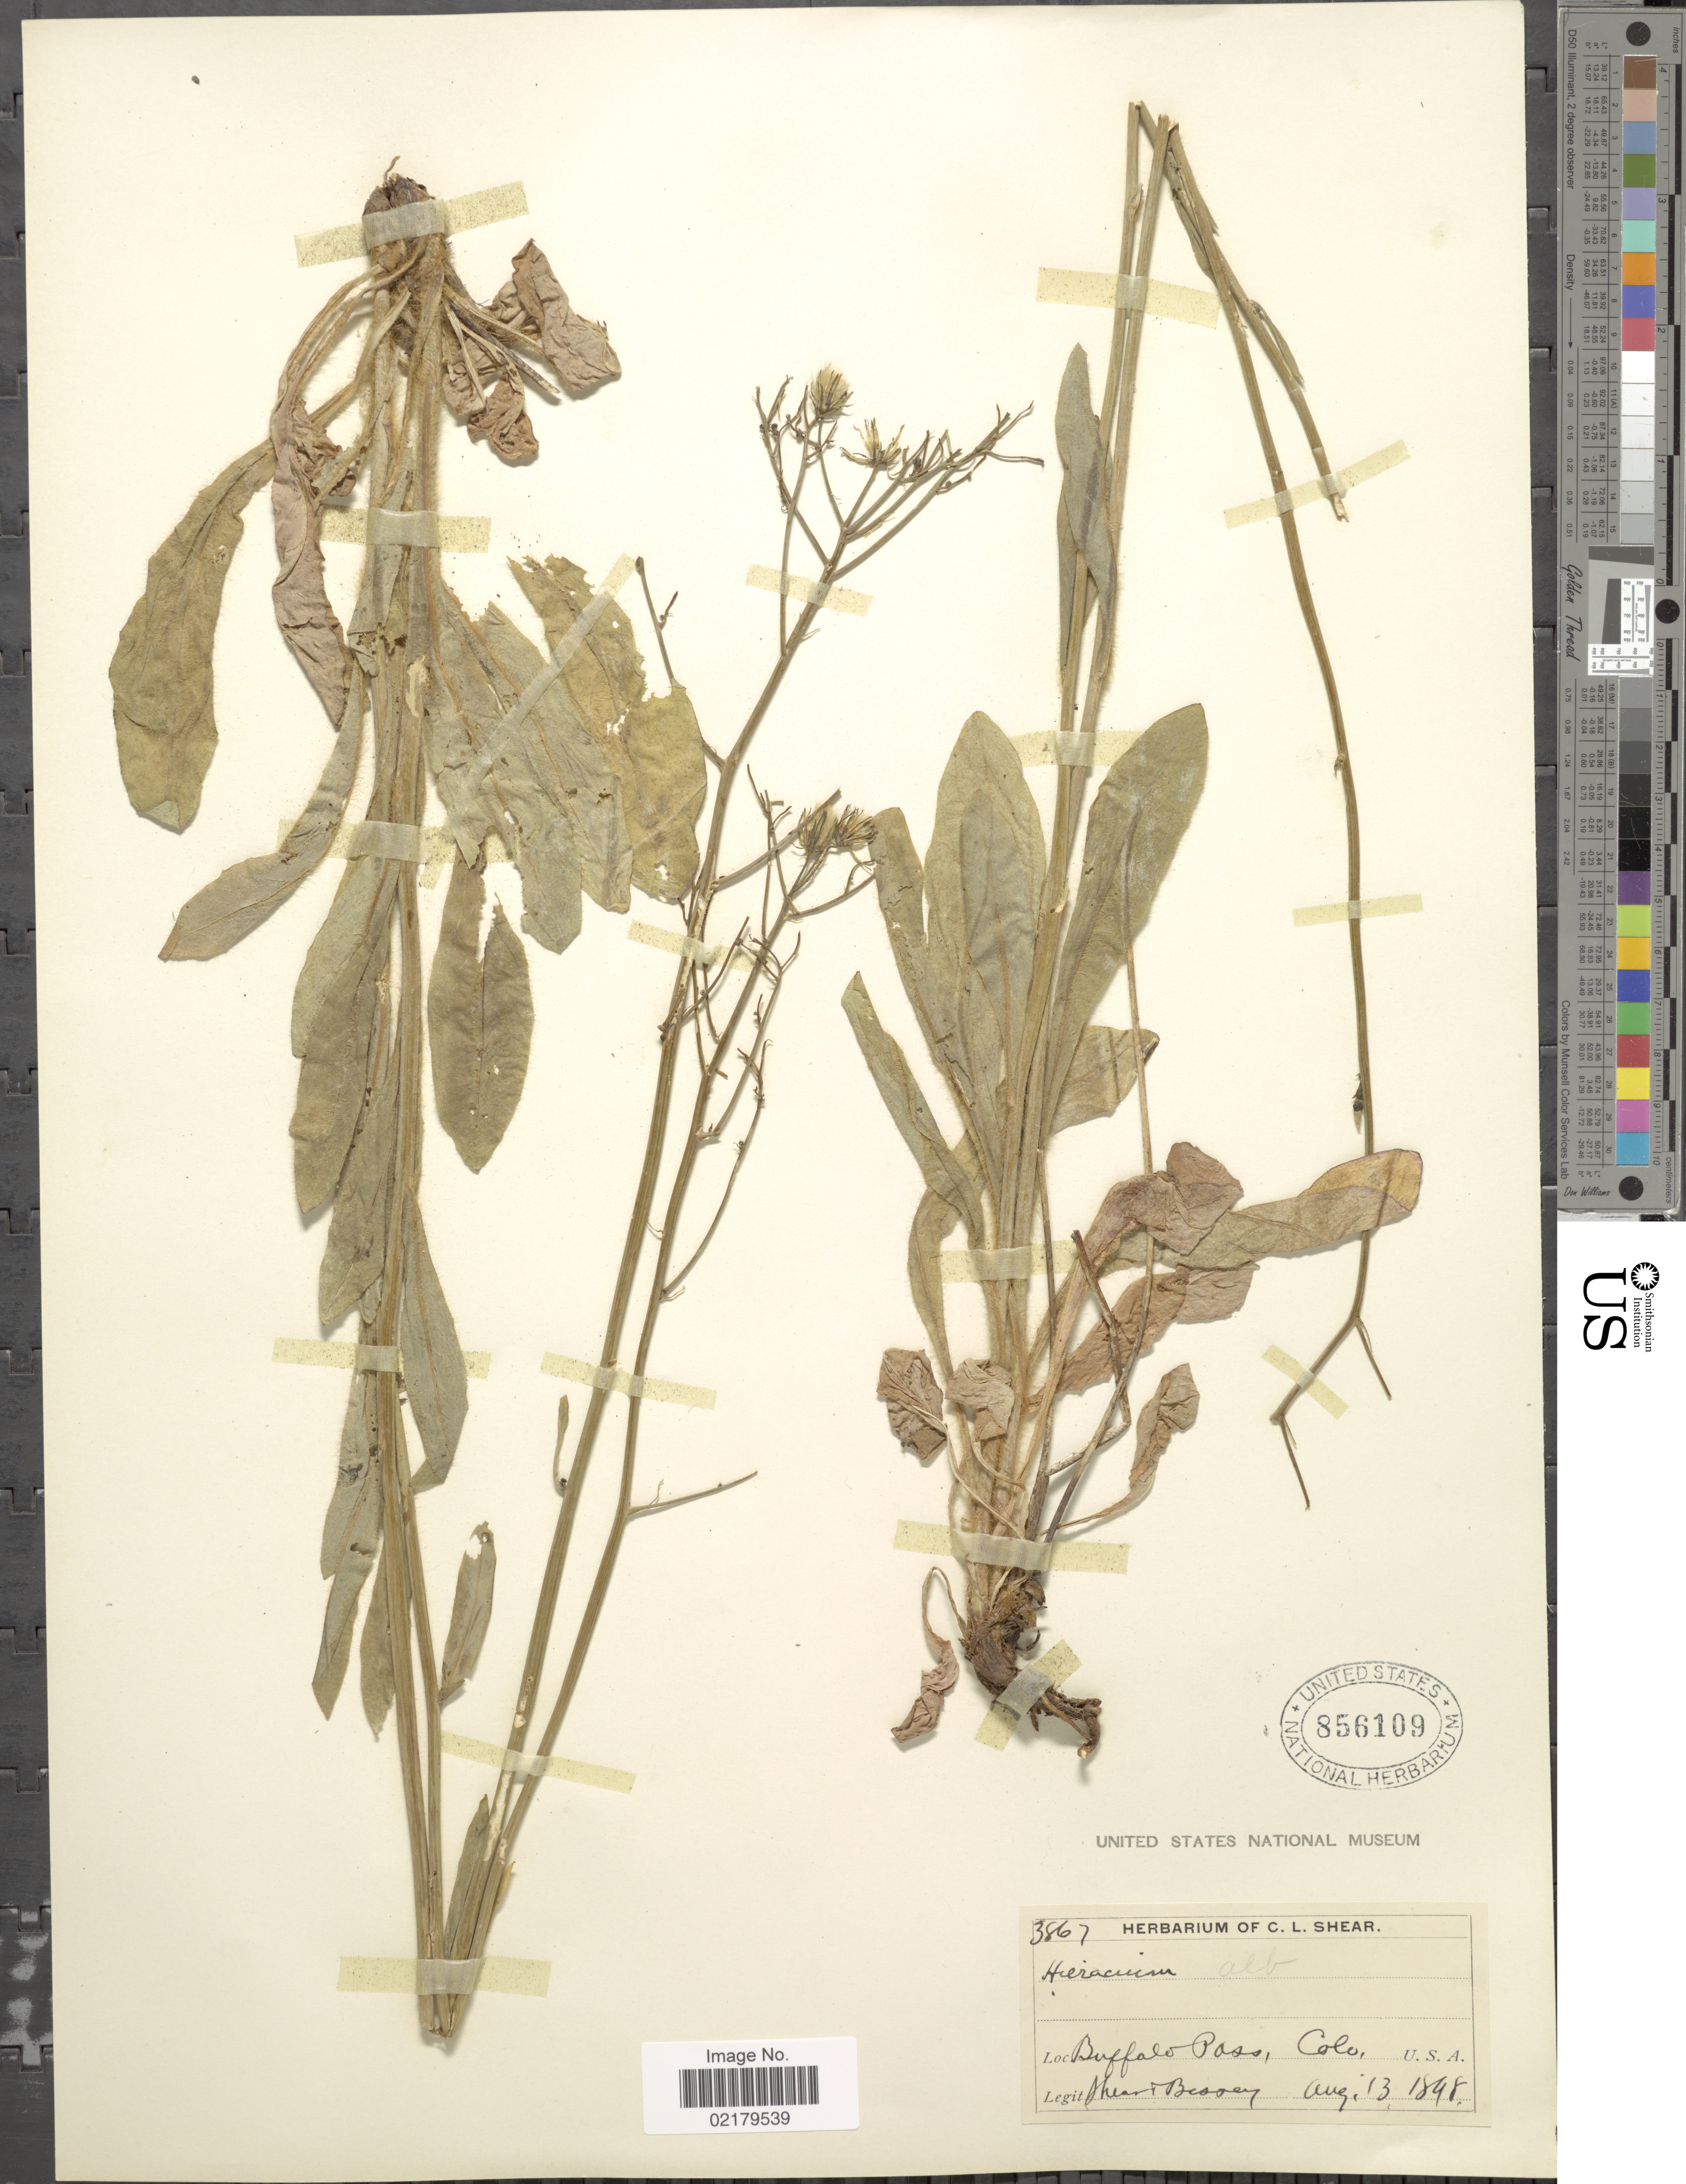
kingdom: Plantae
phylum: Tracheophyta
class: Magnoliopsida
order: Asterales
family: Asteraceae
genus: Hieracium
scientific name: Hieracium albiflorum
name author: Hook.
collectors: -- Shear & -. Bessey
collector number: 3867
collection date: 1898-08-13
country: United States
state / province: Colorado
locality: Buffalo Pass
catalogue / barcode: US 856109